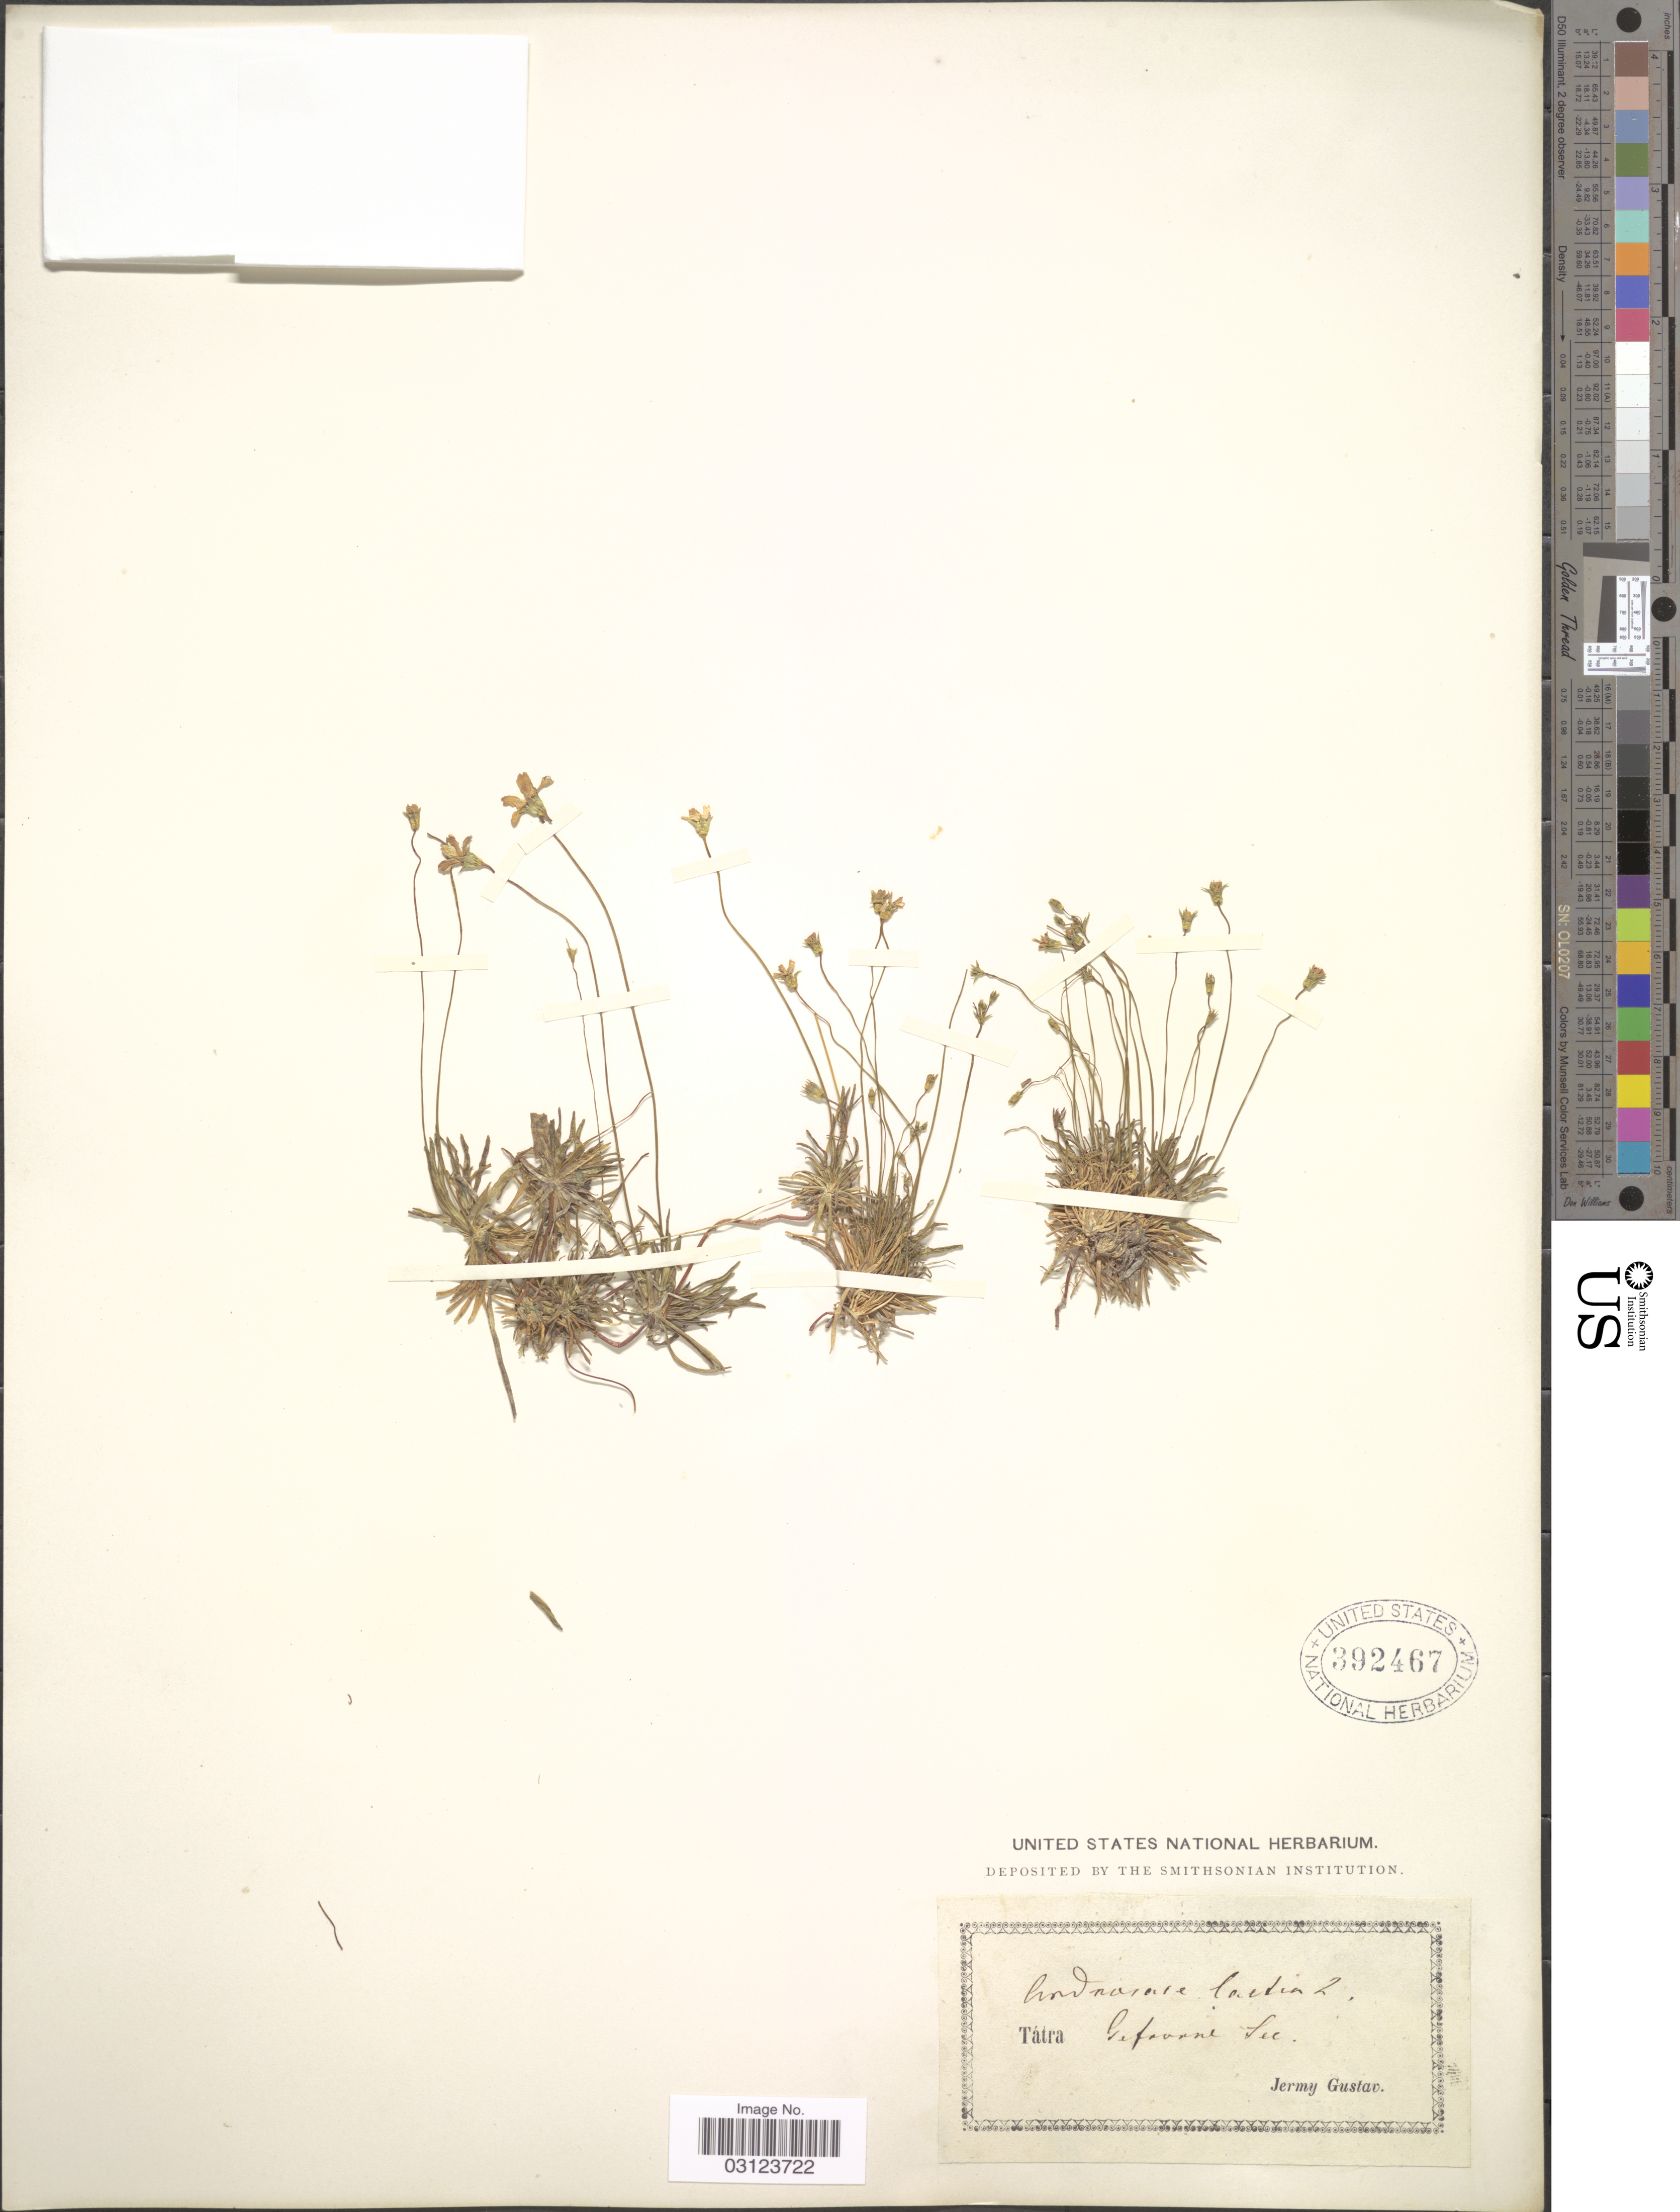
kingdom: Plantae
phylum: Tracheophyta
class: Magnoliopsida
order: Ericales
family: Primulaceae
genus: Androsace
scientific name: Androsace lactea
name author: L.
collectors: J. Gustav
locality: Tátra, Gefavrni Sec. [interpreted]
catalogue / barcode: US 392467